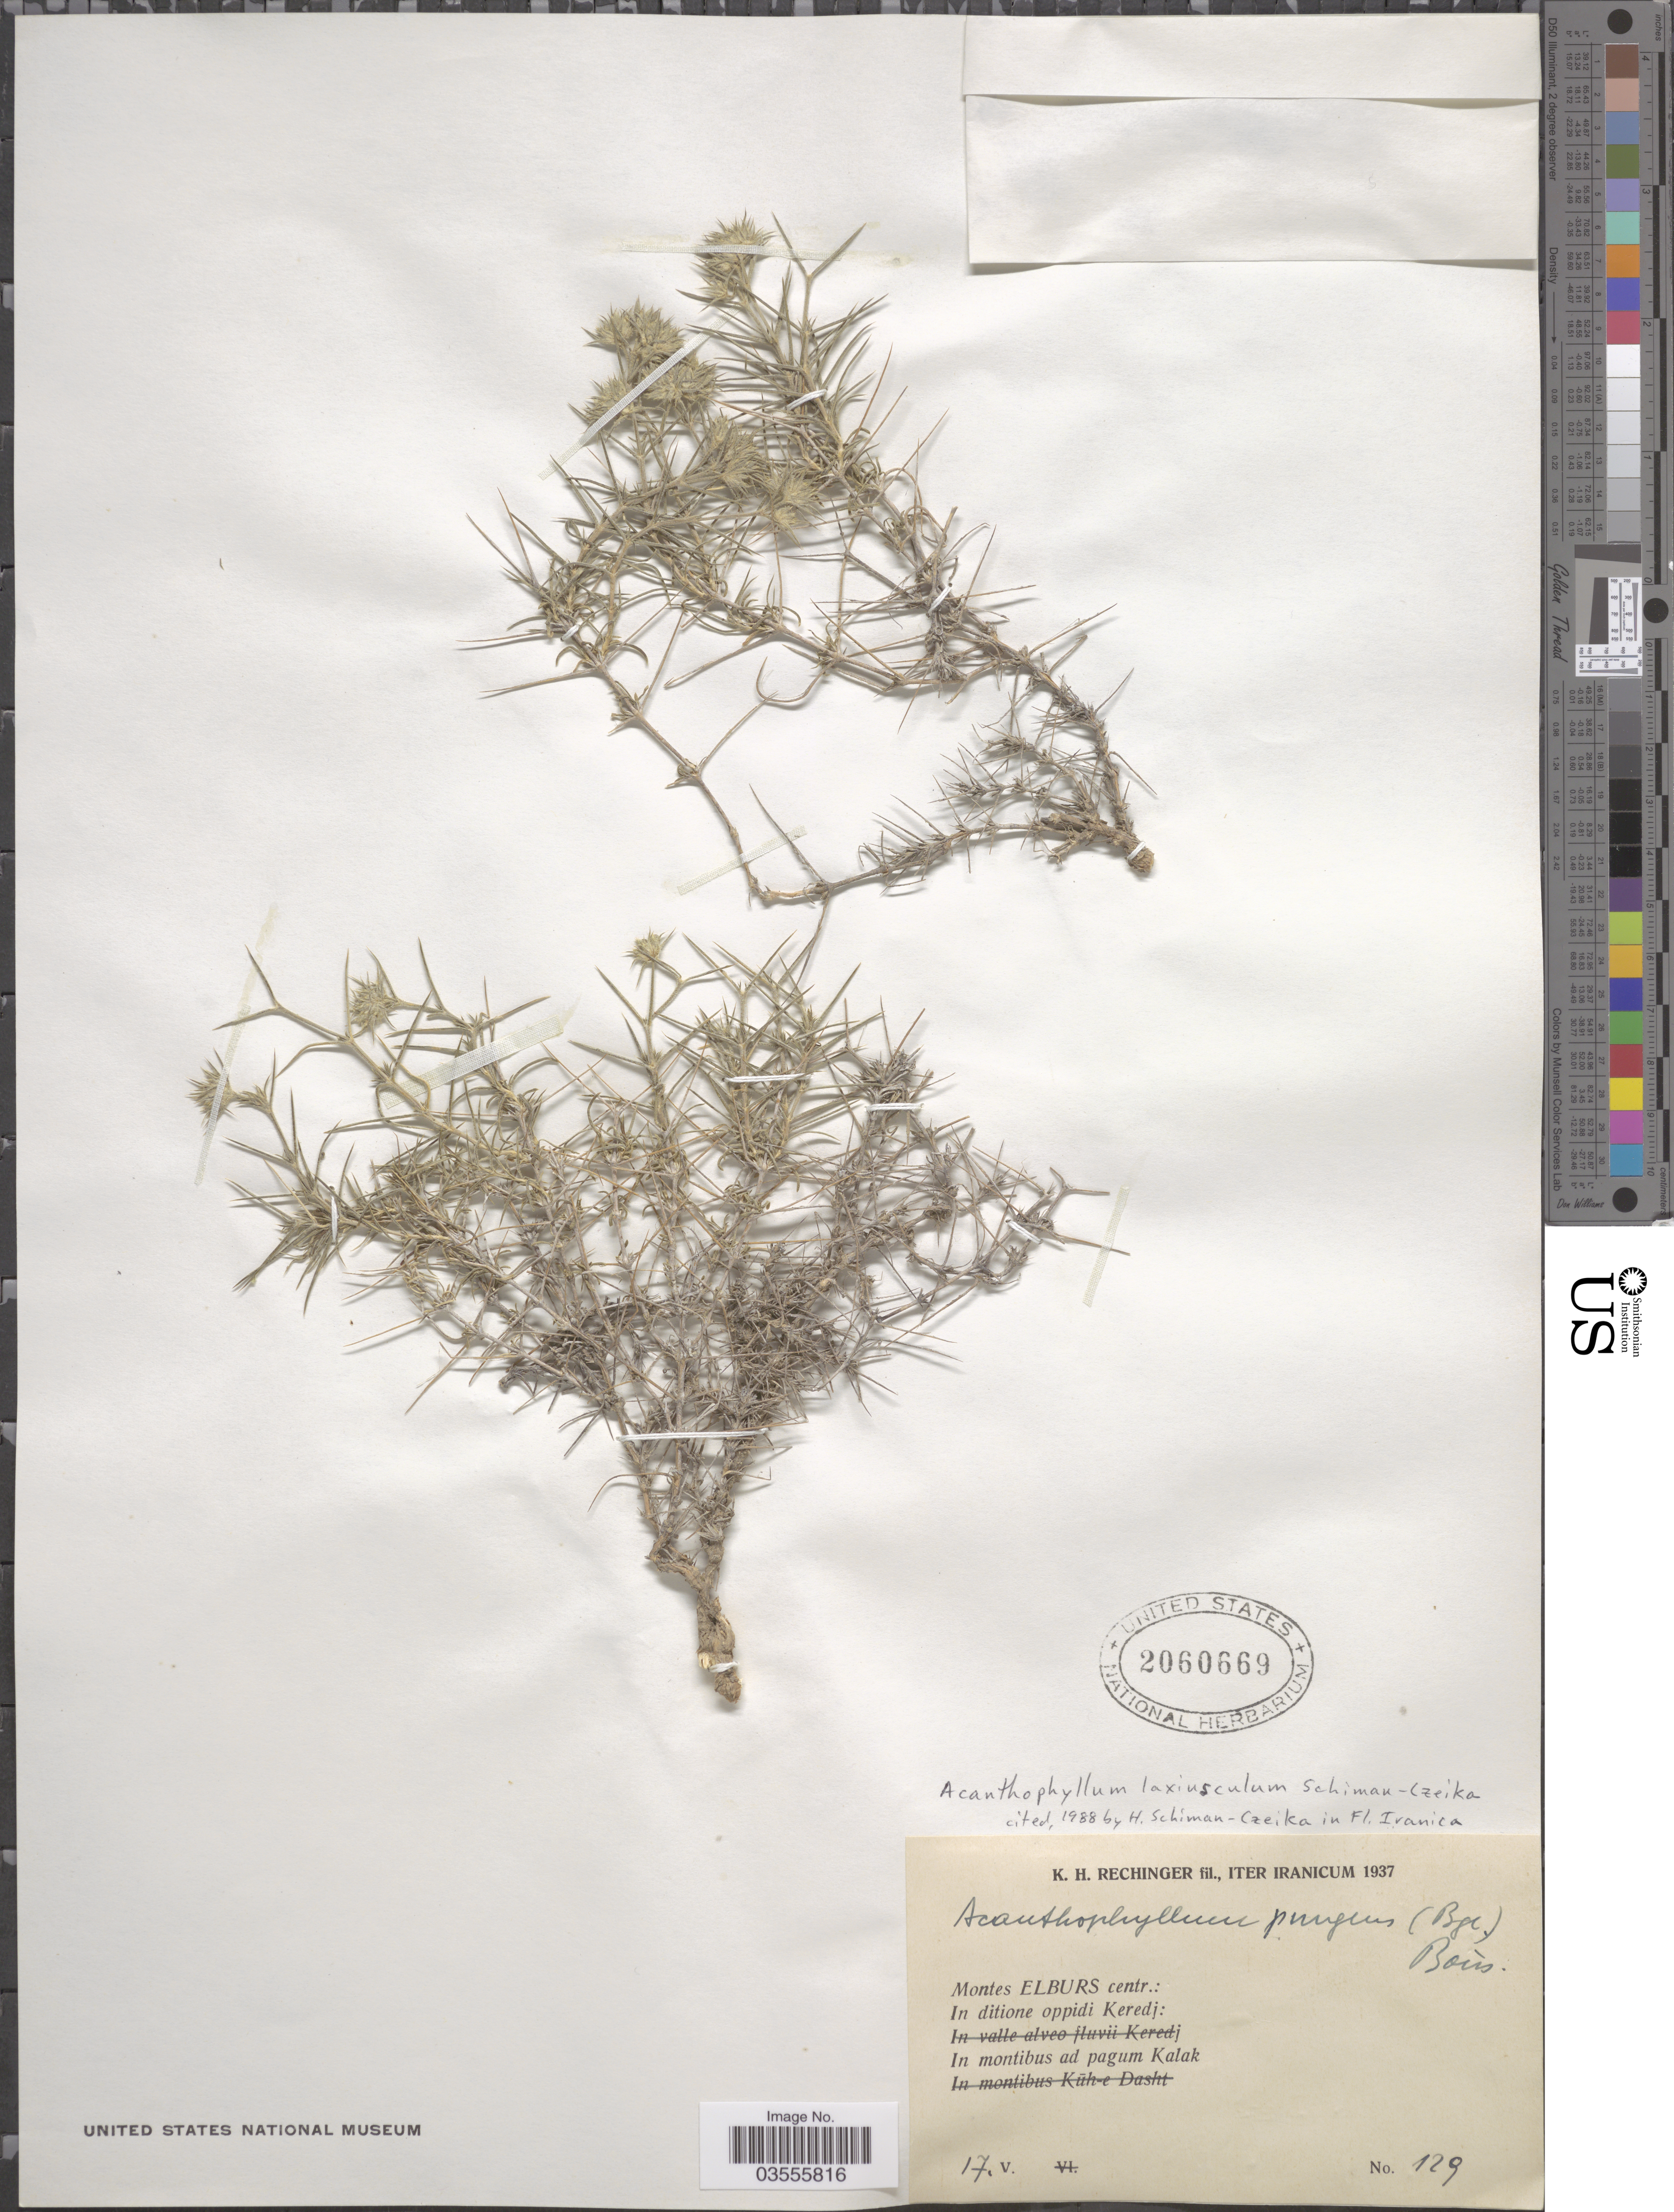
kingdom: Plantae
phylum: Tracheophyta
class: Magnoliopsida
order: Caryophyllales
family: Caryophyllaceae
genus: Acanthophyllum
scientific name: Acanthophyllum laxiusculum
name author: Schiman-Czeika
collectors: K. H. Rechinger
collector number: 129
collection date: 1937-05-17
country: Iran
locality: Iter Iranicum. Montes Elburs centr.: In ditione oppidi Keredj. In montibus ad pagum Kalak.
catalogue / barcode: US 2060669